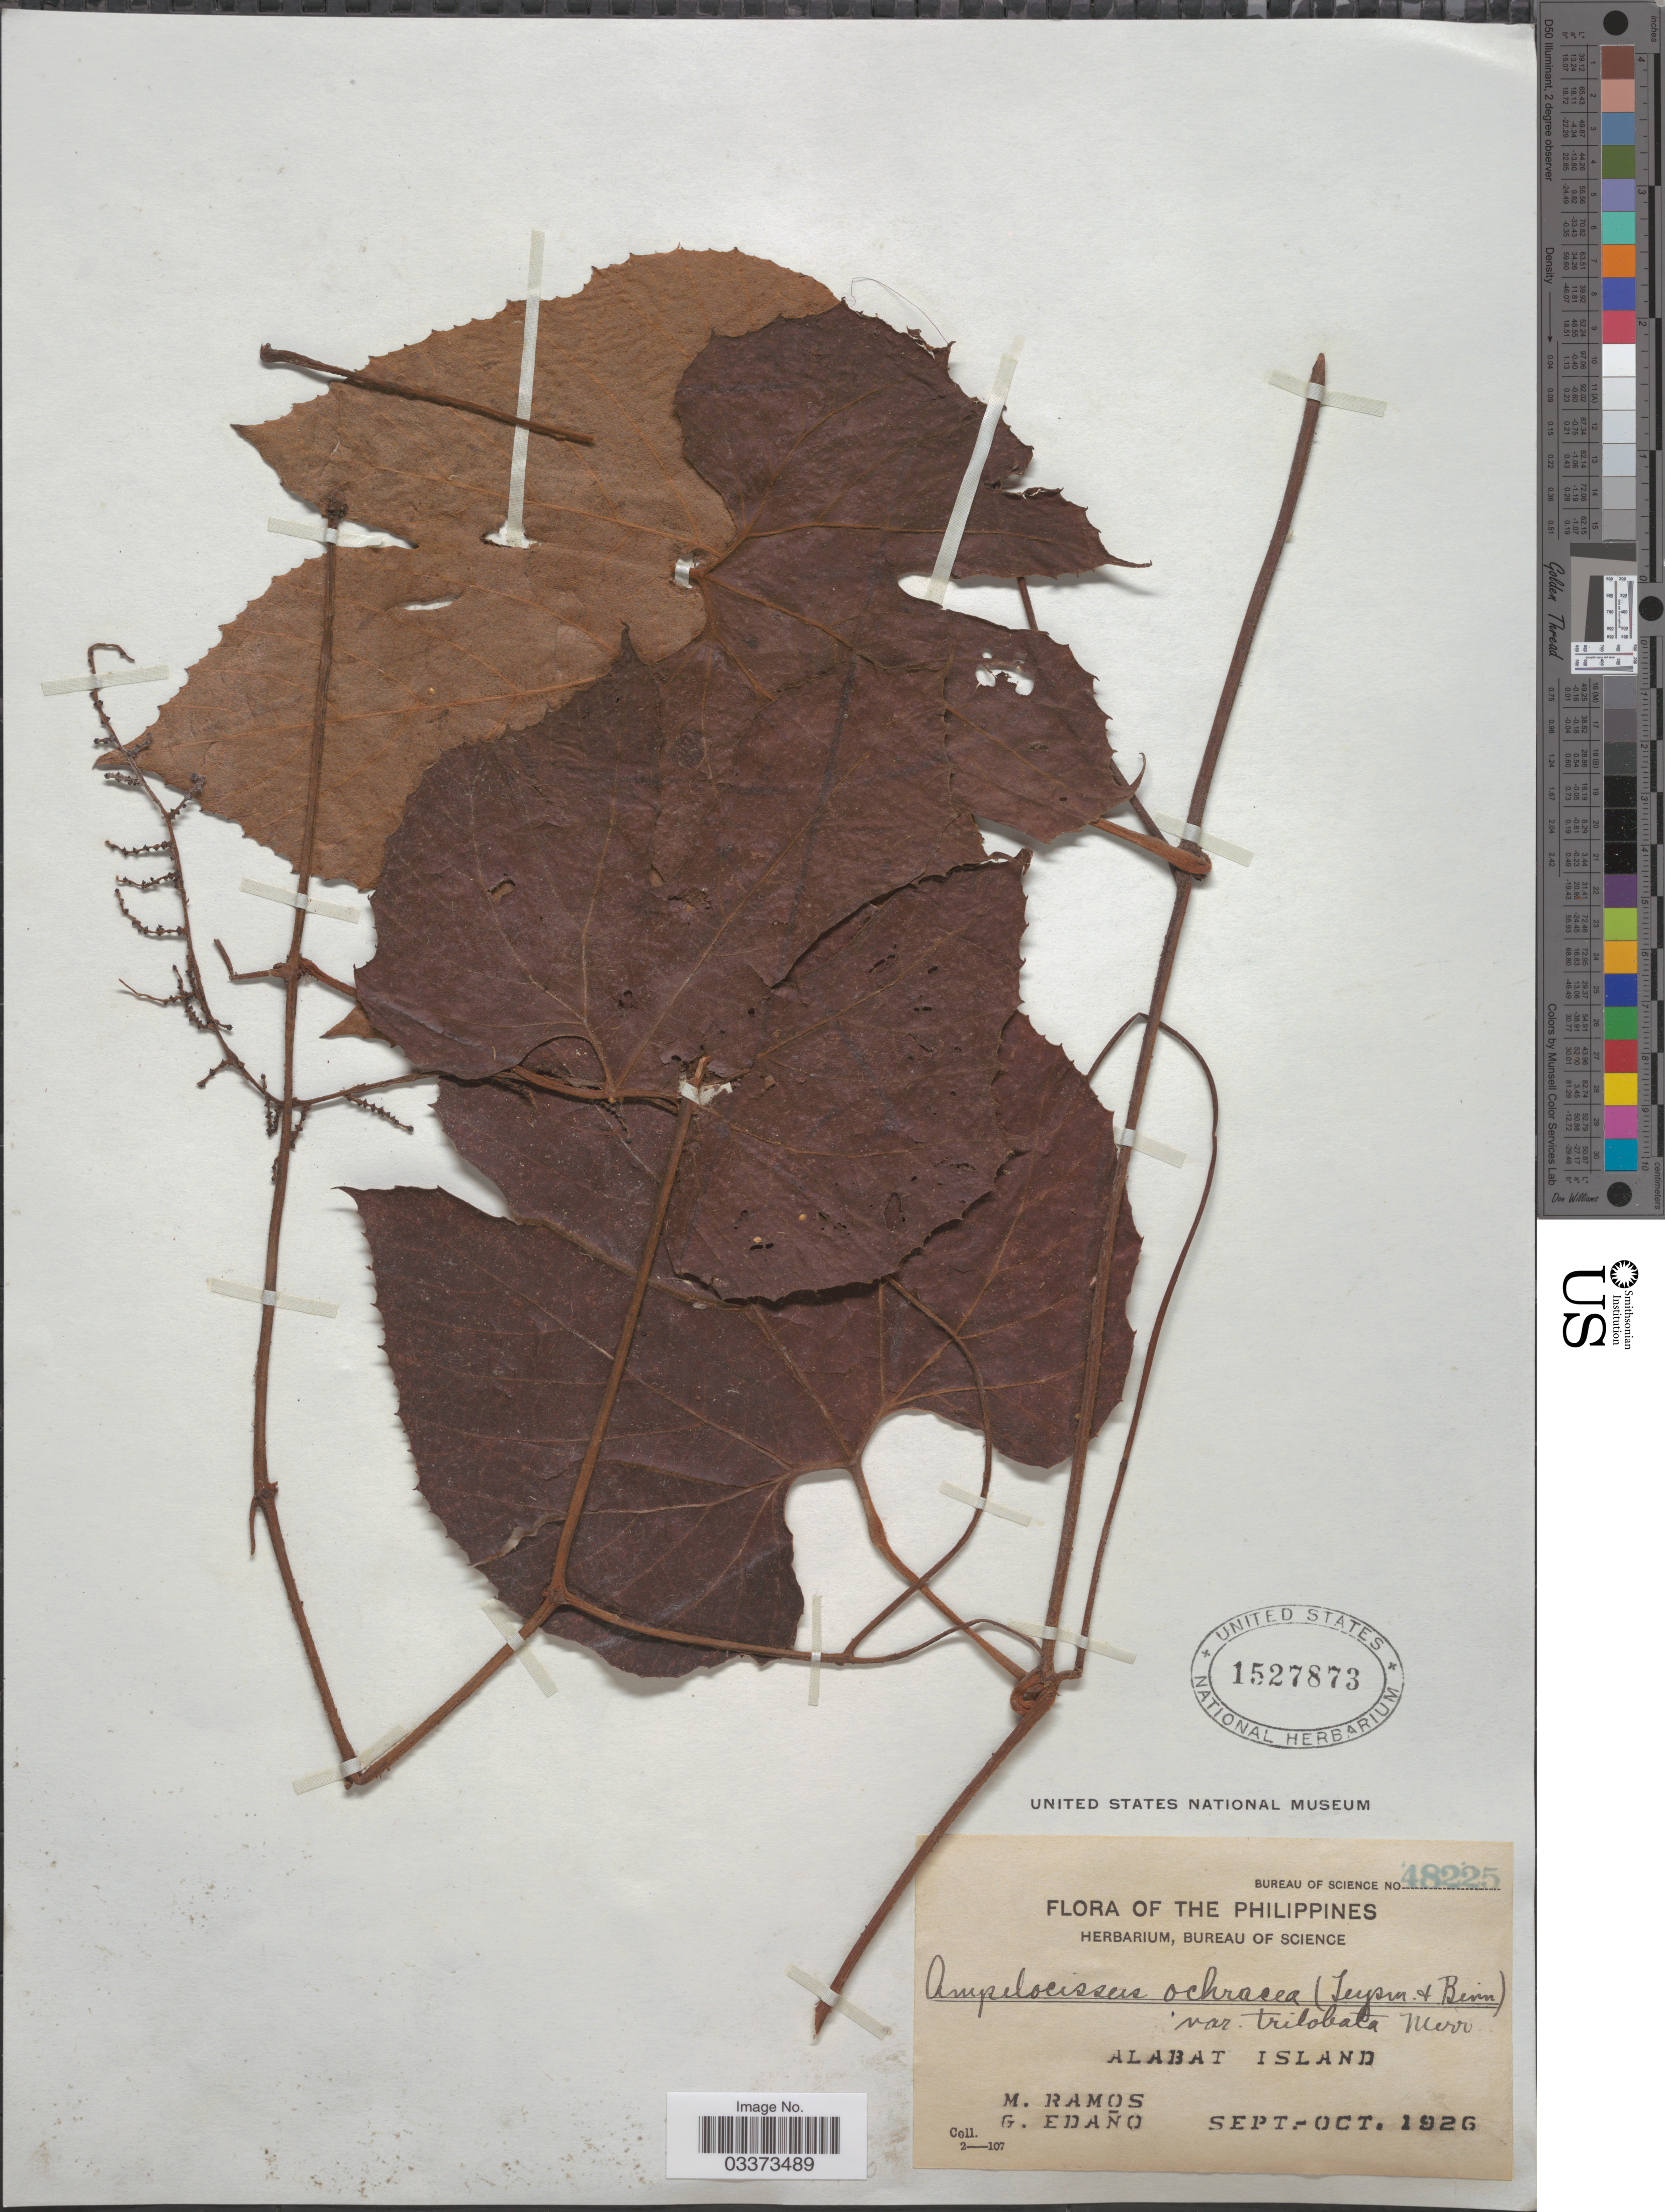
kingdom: Plantae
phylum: Tracheophyta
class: Magnoliopsida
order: Vitales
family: Vitaceae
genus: Ampelocissus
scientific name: Ampelocissus ochracea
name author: (Merr.) Merr.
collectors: M. Ramos & G. Edaño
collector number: Bureau of Science 48225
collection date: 1926-09/1926-10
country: Philippines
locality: Alabat Island.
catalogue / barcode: US 1527873